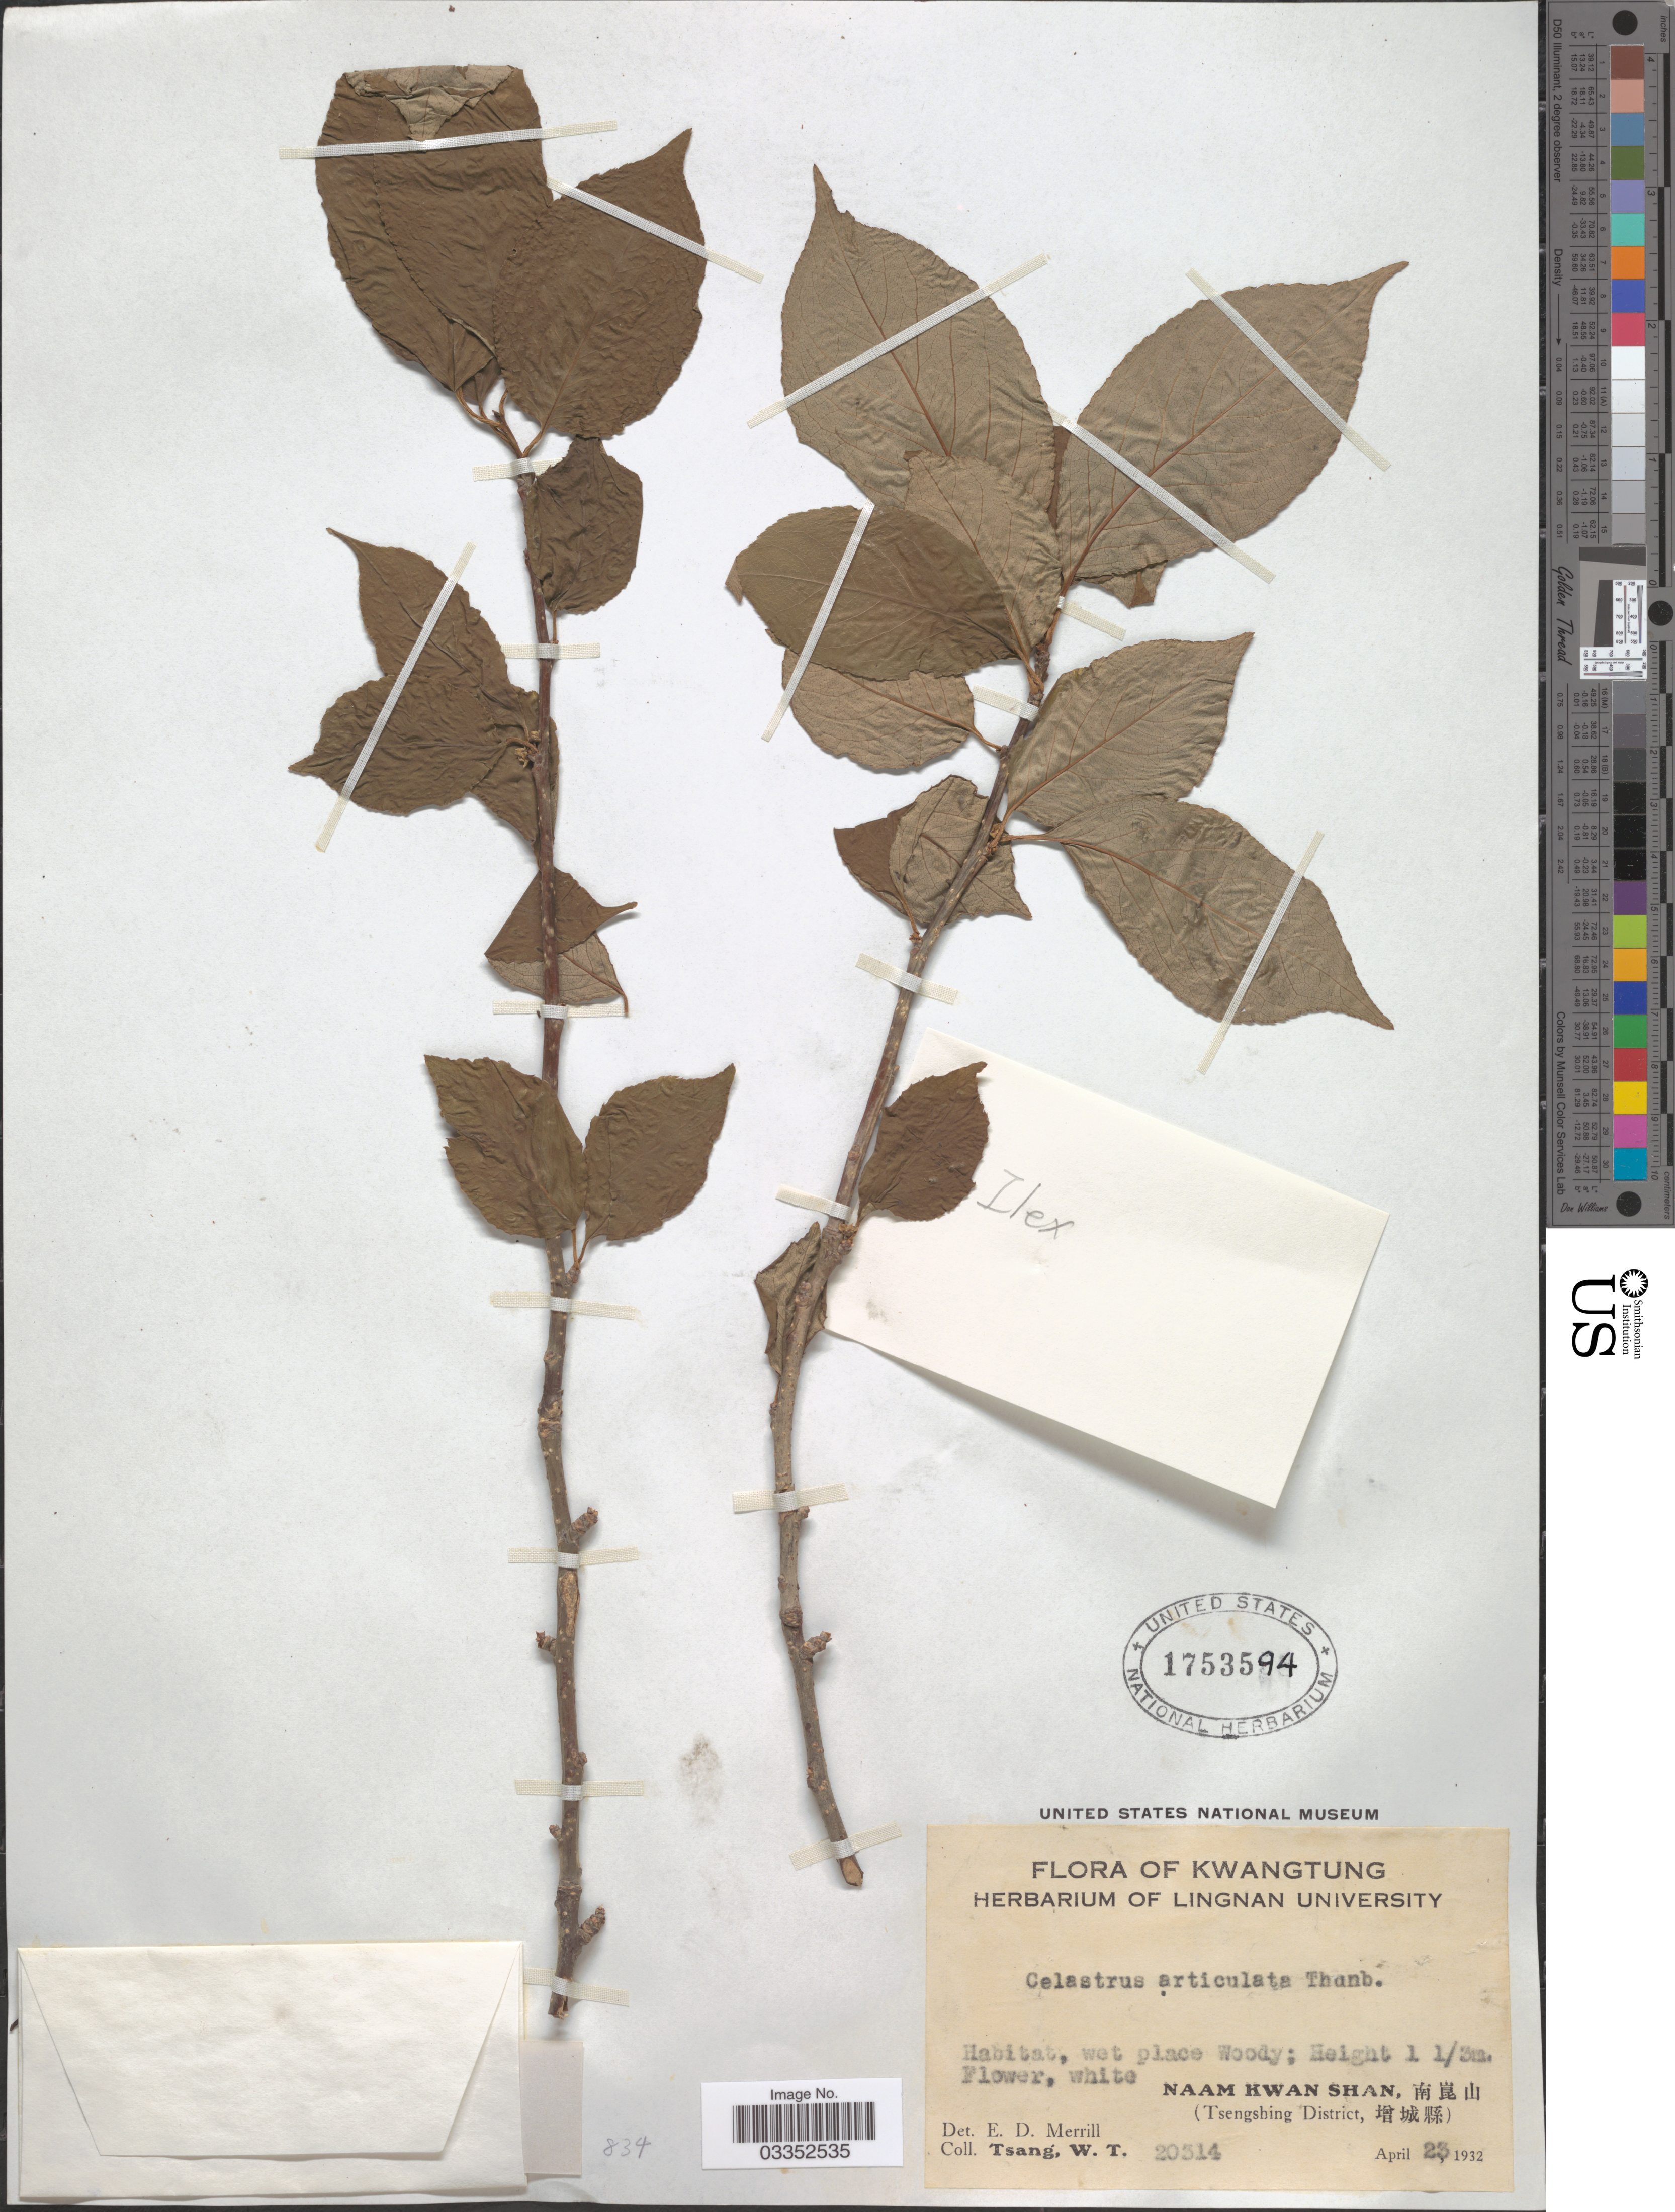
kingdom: Plantae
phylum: Tracheophyta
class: Magnoliopsida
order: Aquifoliales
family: Aquifoliaceae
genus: Ilex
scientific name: Ilex sp.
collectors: W. T. Tsang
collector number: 20514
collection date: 1932-04-23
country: China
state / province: Guangdong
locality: Kwatung,Naam Kwan Shan, (Tsengshing District.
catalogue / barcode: US 1753594